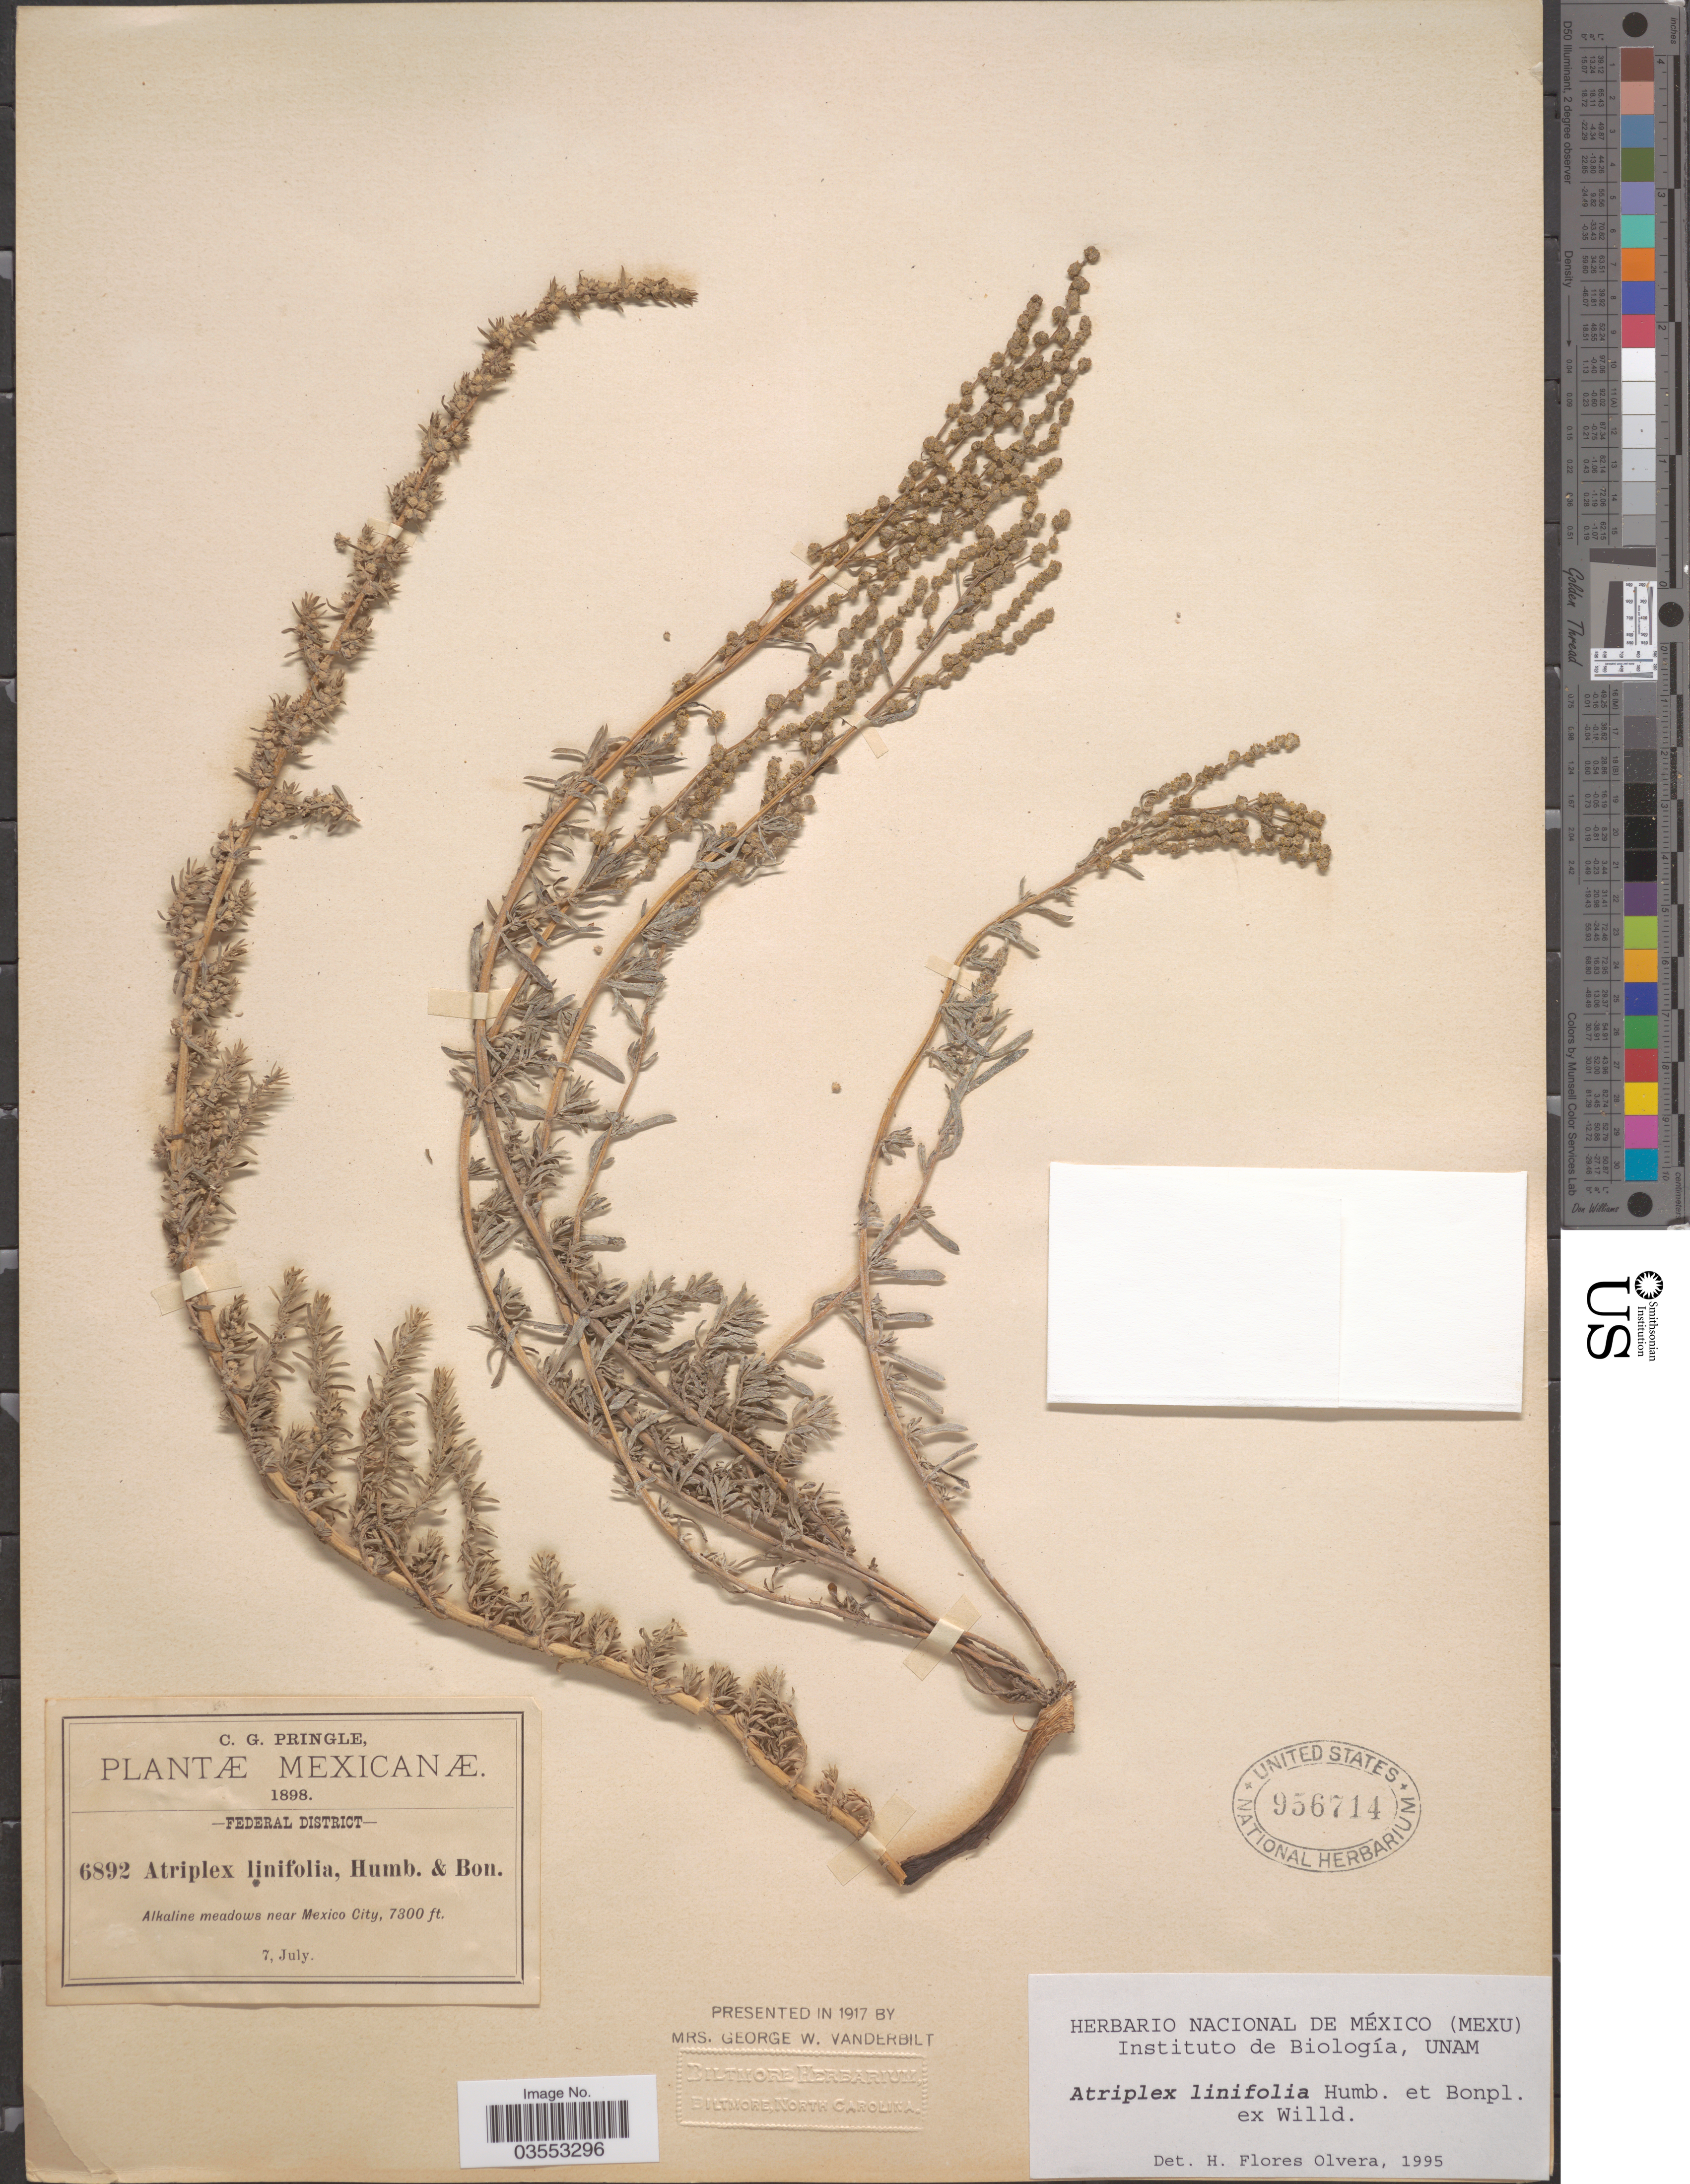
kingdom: Plantae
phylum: Tracheophyta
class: Magnoliopsida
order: Caryophyllales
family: Amaranthaceae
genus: Atriplex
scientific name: Atriplex linifolia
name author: Humb. & Bonpl. ex Willd.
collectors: C. G. Pringle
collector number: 6892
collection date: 1898-07-07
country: Mexico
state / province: Distrito Federal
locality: Federdal District. Alkaline meadows near Mexico City.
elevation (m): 2225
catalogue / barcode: US 956714